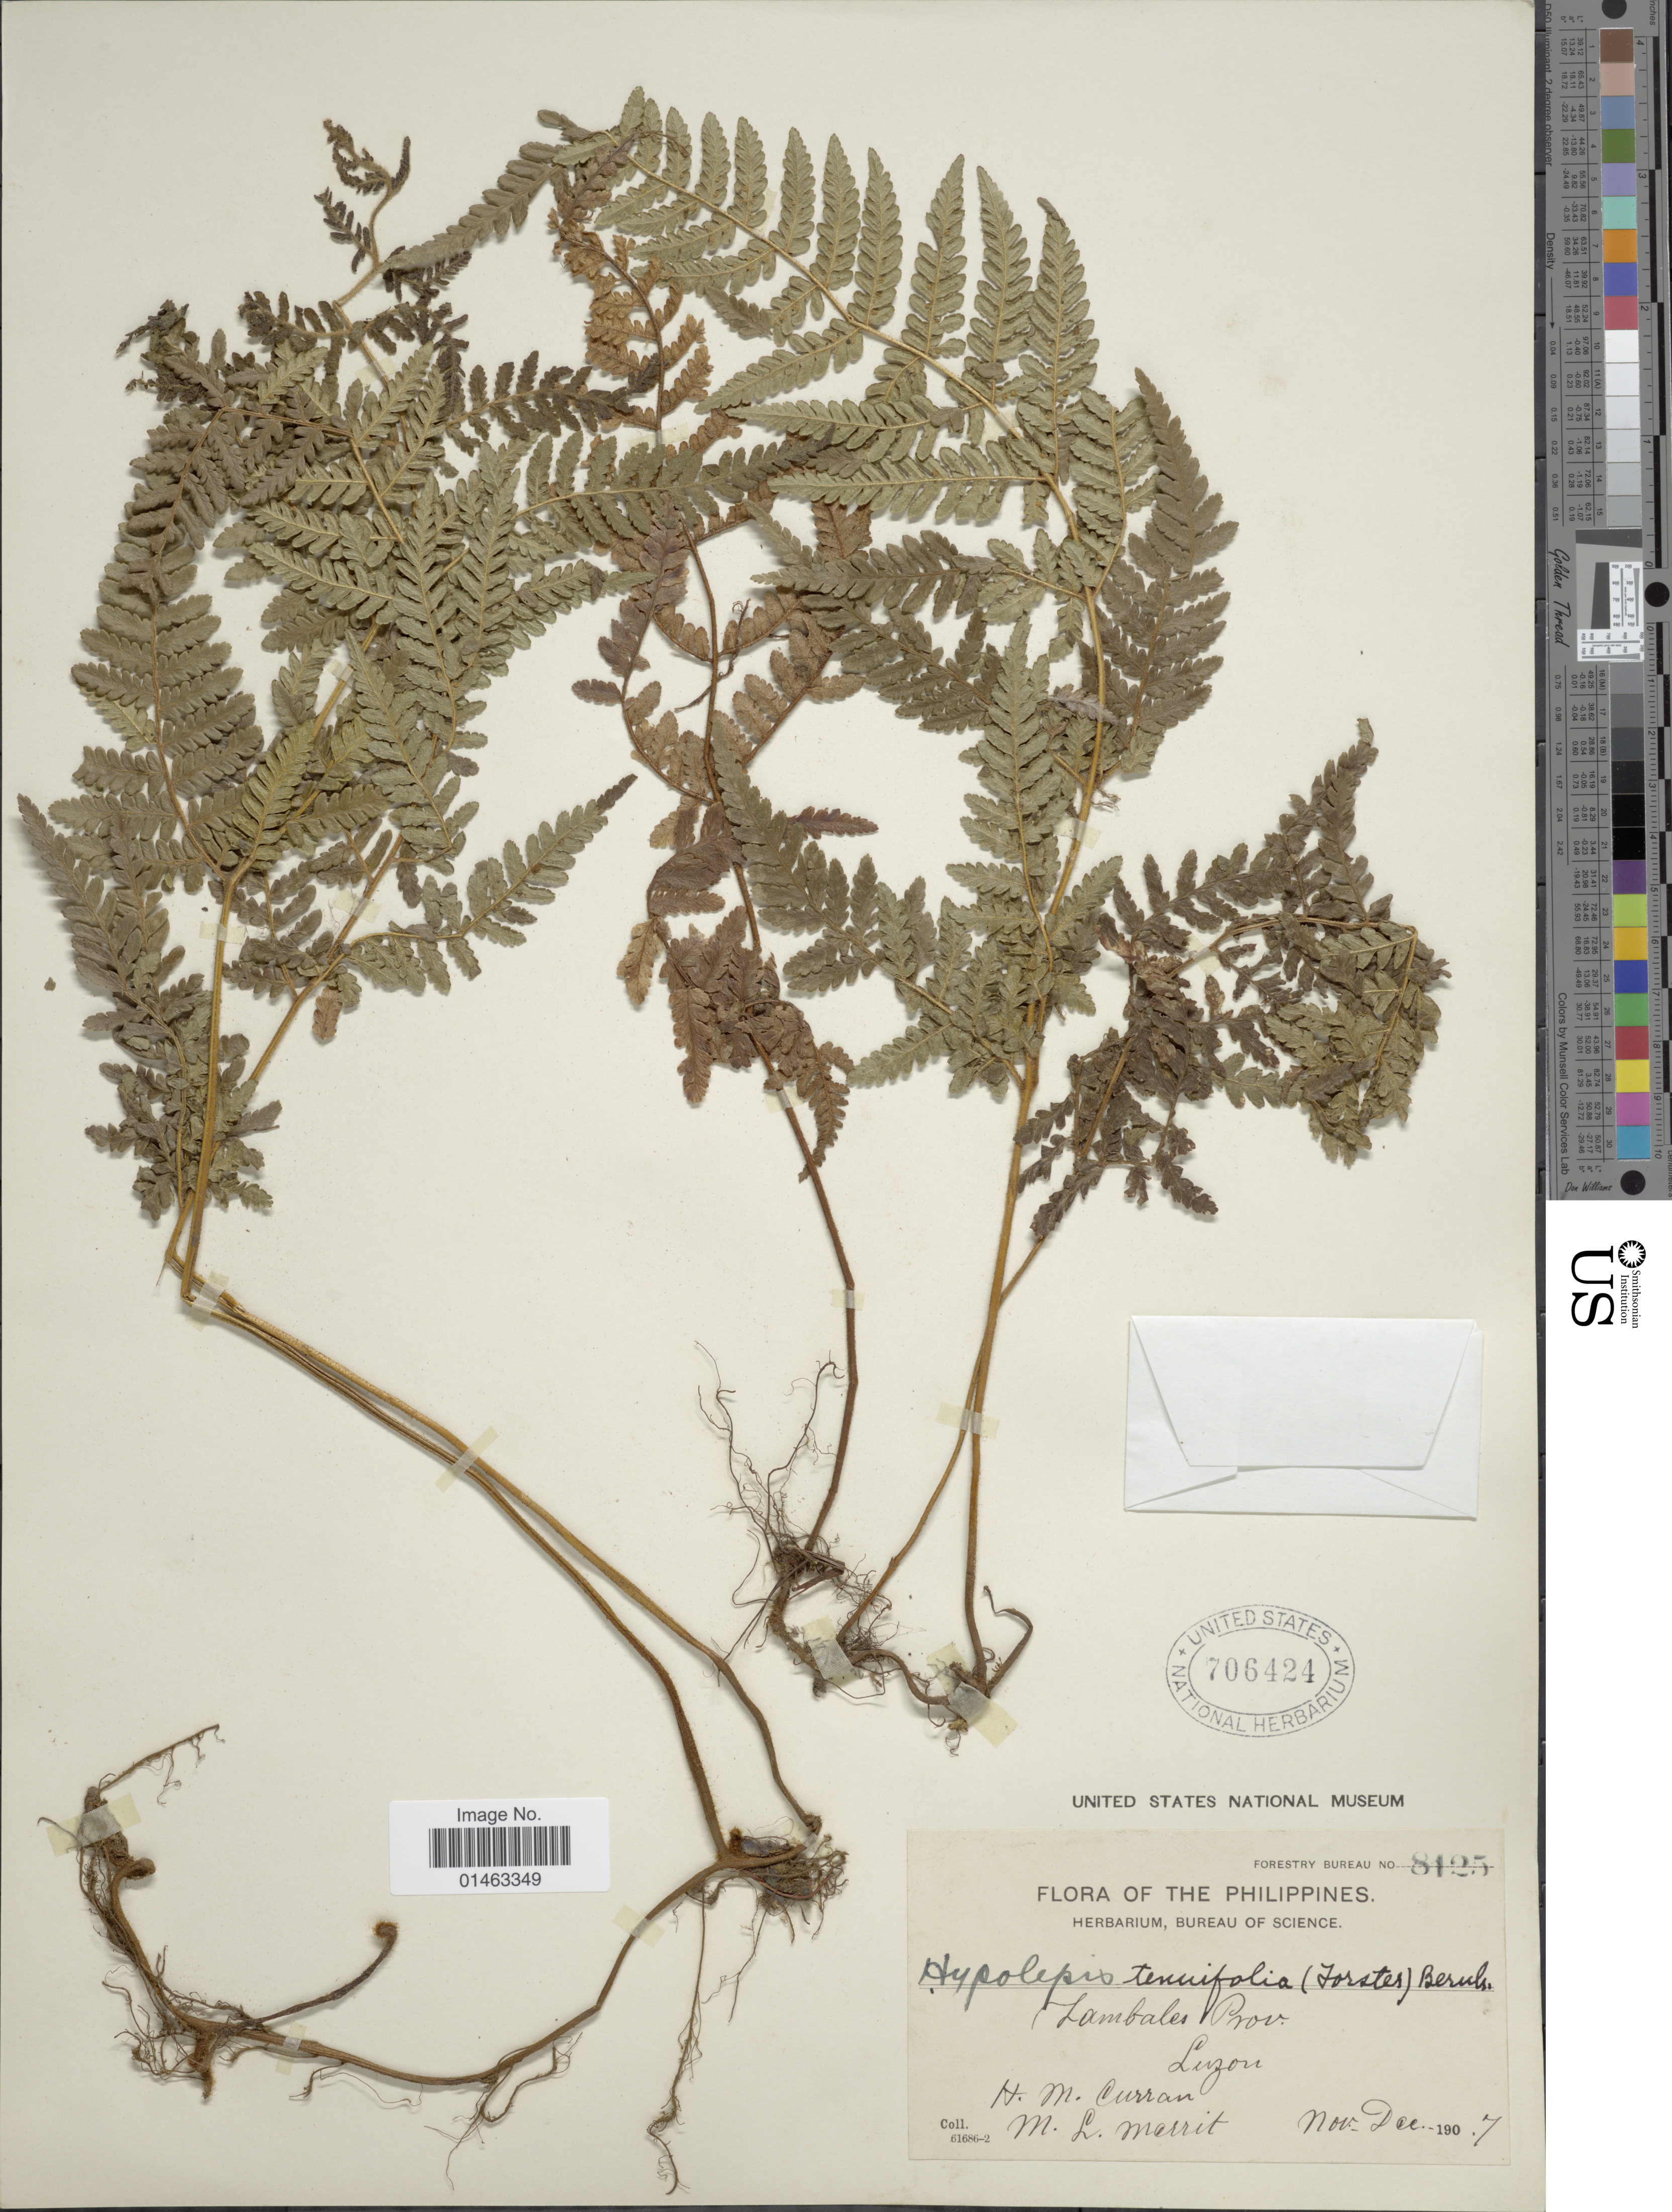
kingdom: Plantae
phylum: Tracheophyta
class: Polypodiopsida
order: Polypodiales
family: Dennstaedtiaceae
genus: Hypolepis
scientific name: Hypolepis punctata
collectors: H. M. Curran & M. L. Merritt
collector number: Forestry Bureau 8125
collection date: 1907-11/1907-12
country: Philippines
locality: Flora of the Philippines, Zambales Prov., Luzon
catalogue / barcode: US 706424